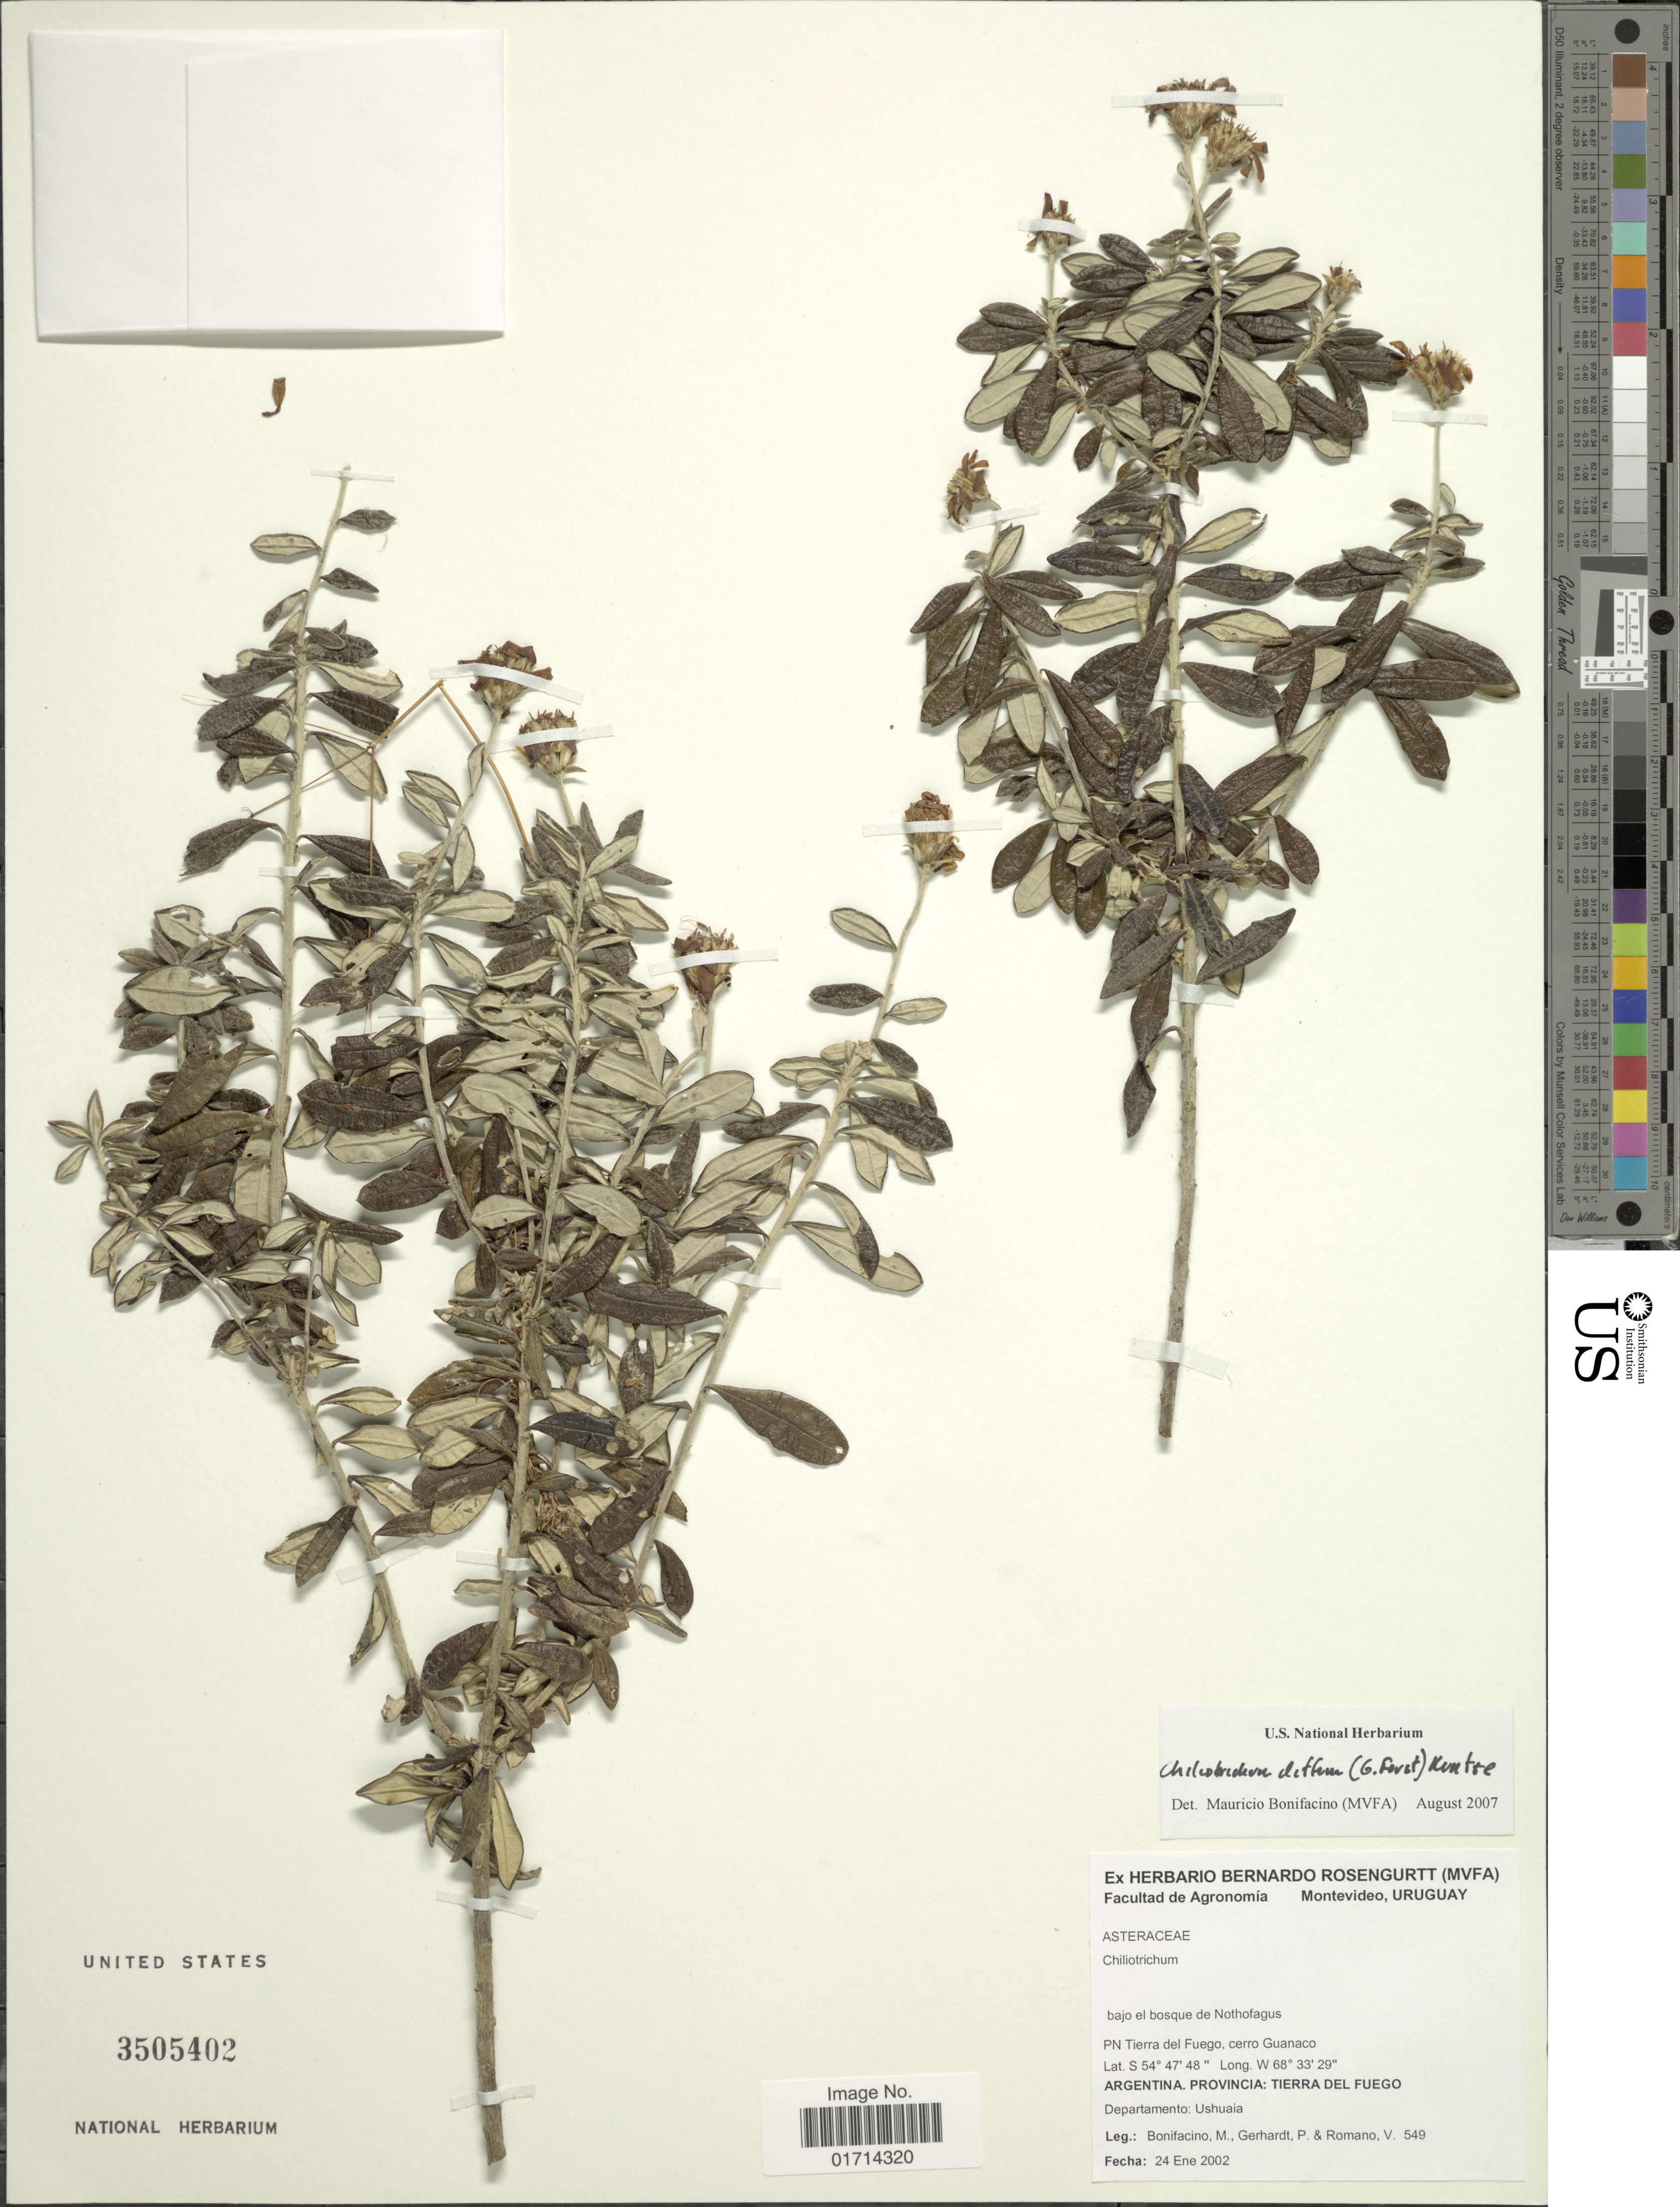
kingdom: Plantae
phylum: Tracheophyta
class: Magnoliopsida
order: Asterales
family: Asteraceae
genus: Chiliotrichum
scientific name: Chiliotrichum diffusum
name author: (G. Forst.) Kuntze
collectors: M. Bonifacino, P. Gerhardt & V. Romano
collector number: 0549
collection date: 2002-01-24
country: Argentina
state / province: Tierra del Fuego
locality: Cerro Guanaco, Departamento Ushuaia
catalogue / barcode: US 3505402